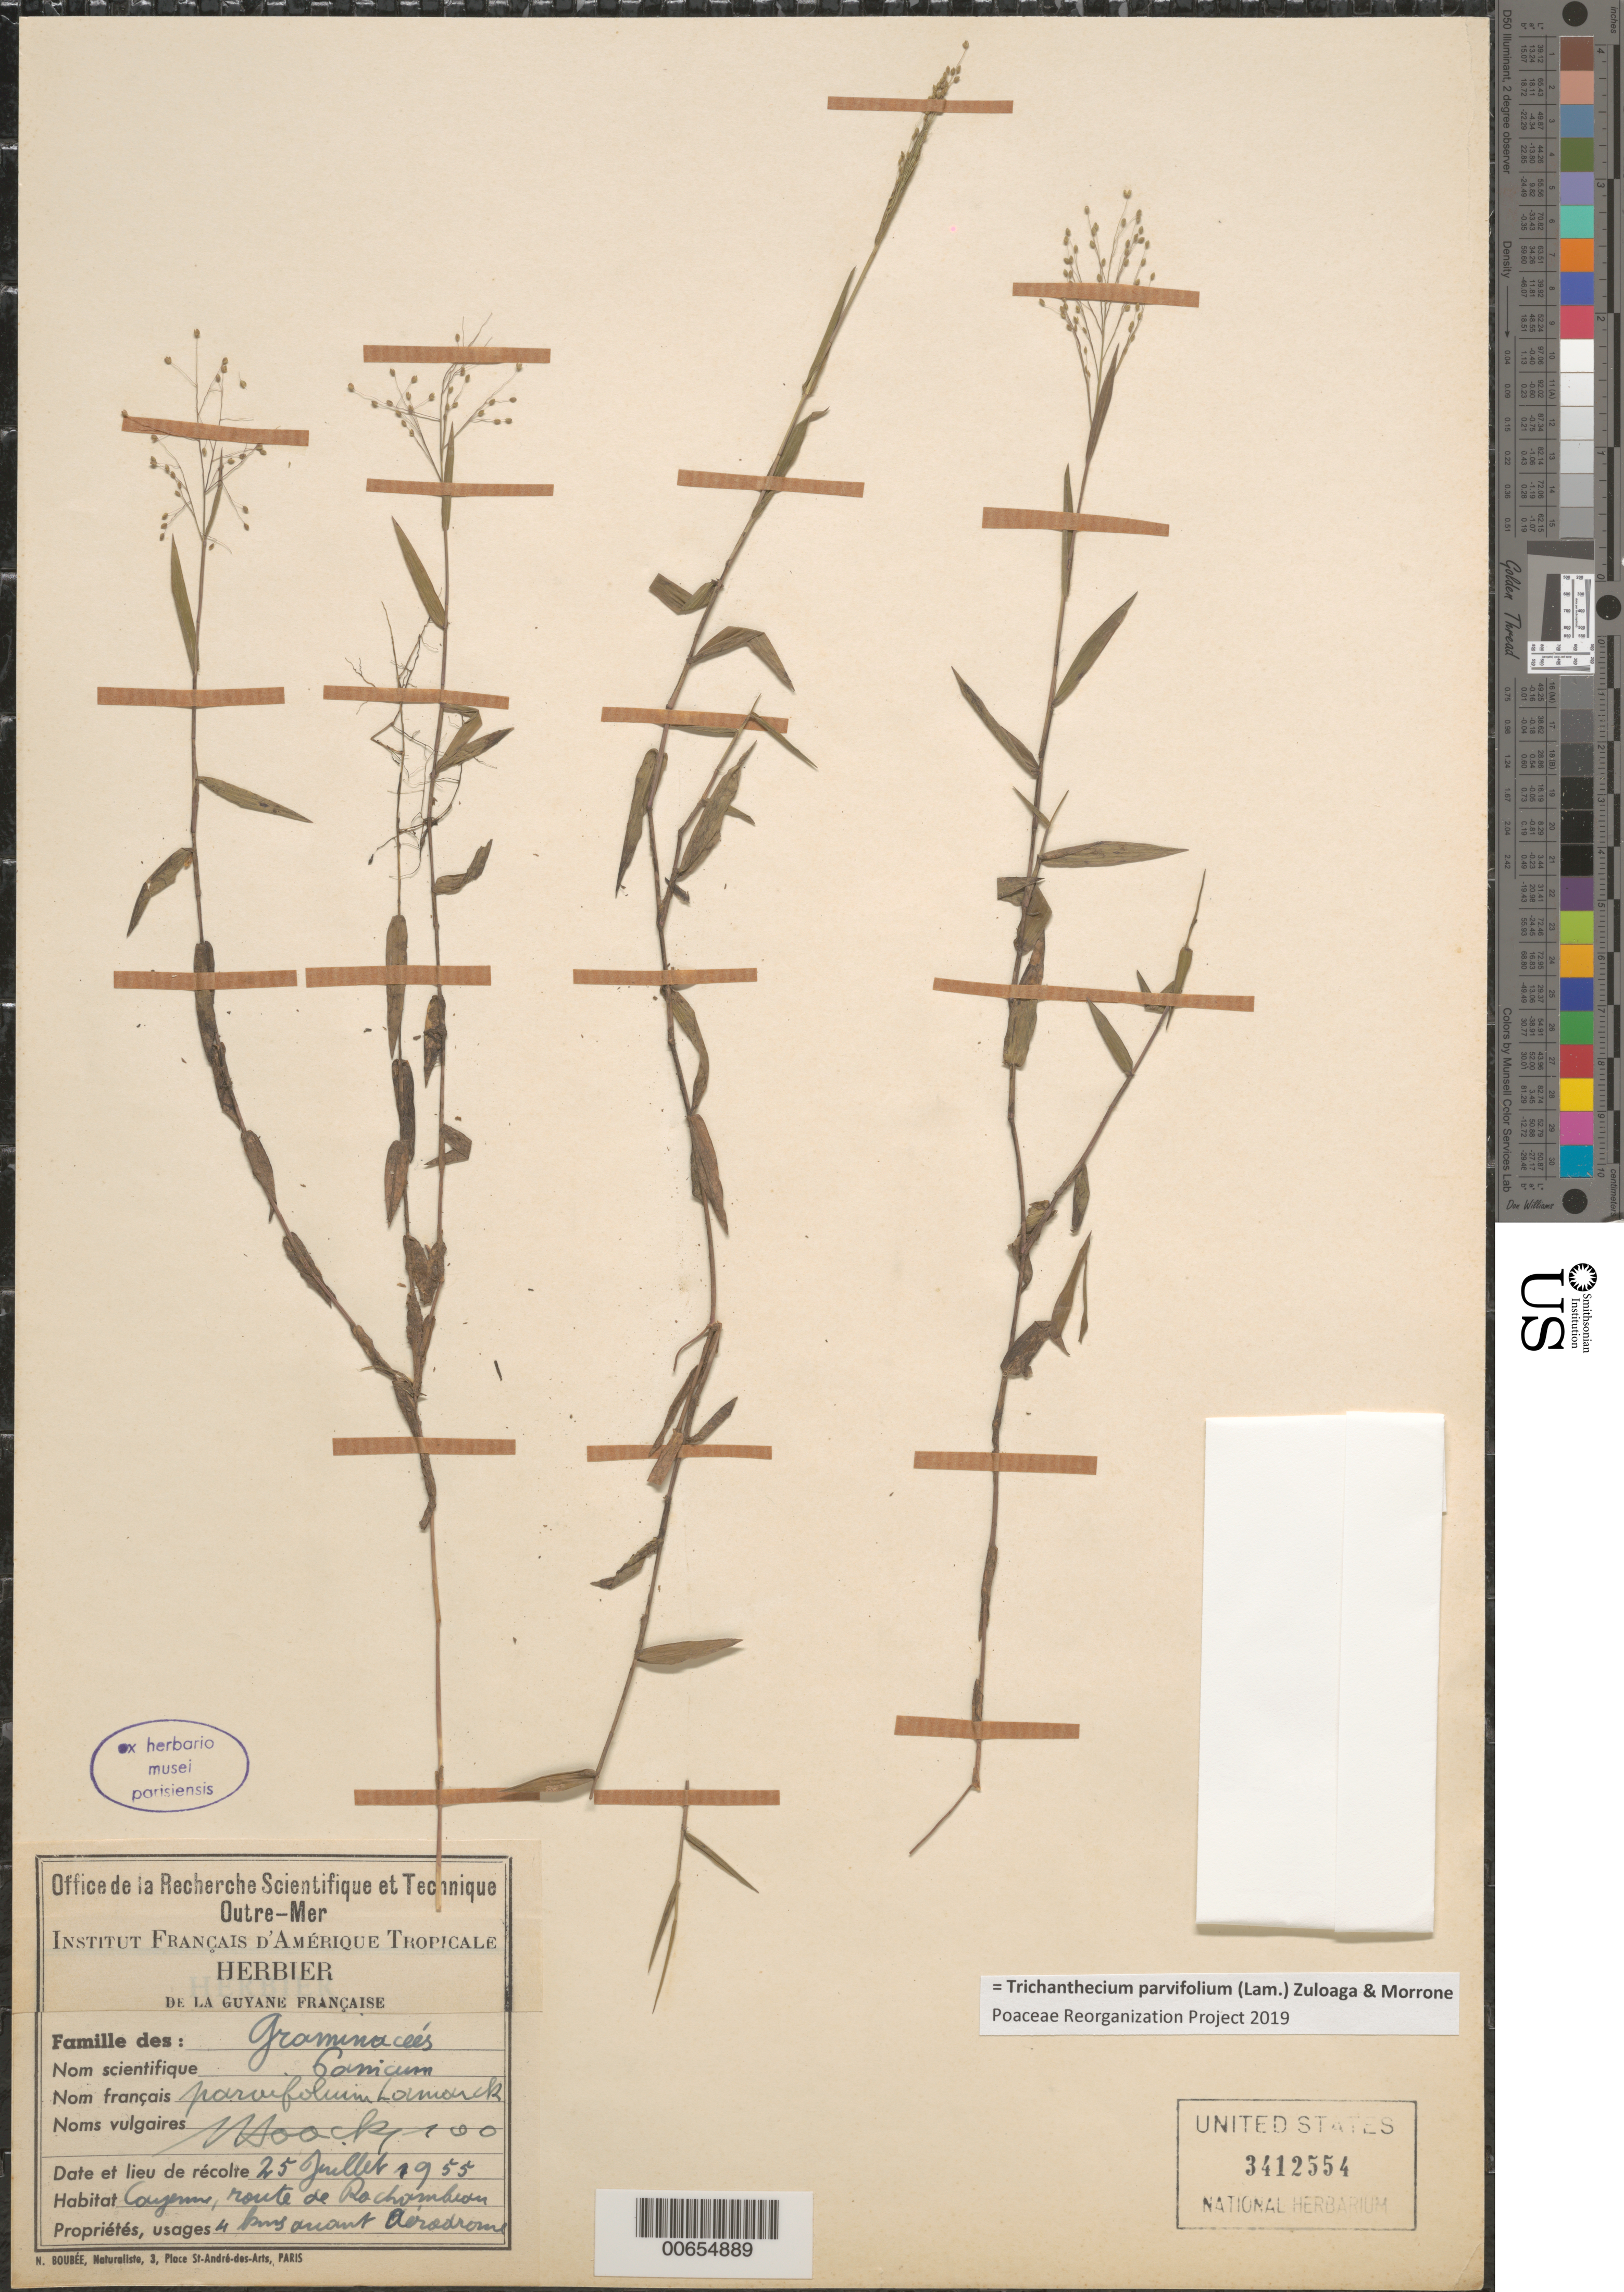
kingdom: Plantae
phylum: Tracheophyta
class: Liliopsida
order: Poales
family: Poaceae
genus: Trichanthecium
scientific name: Trichanthecium parvifolium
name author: (Lam.) Zuloaga & Morrone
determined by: Poaceae Reorganization Project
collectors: J. Hoock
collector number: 100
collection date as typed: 25-Jul-55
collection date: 1955-07-25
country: French Guiana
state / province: Cayenne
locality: Cayenne, Route de Rochambeau, 4 km avant aérodrome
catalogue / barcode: US 3412554